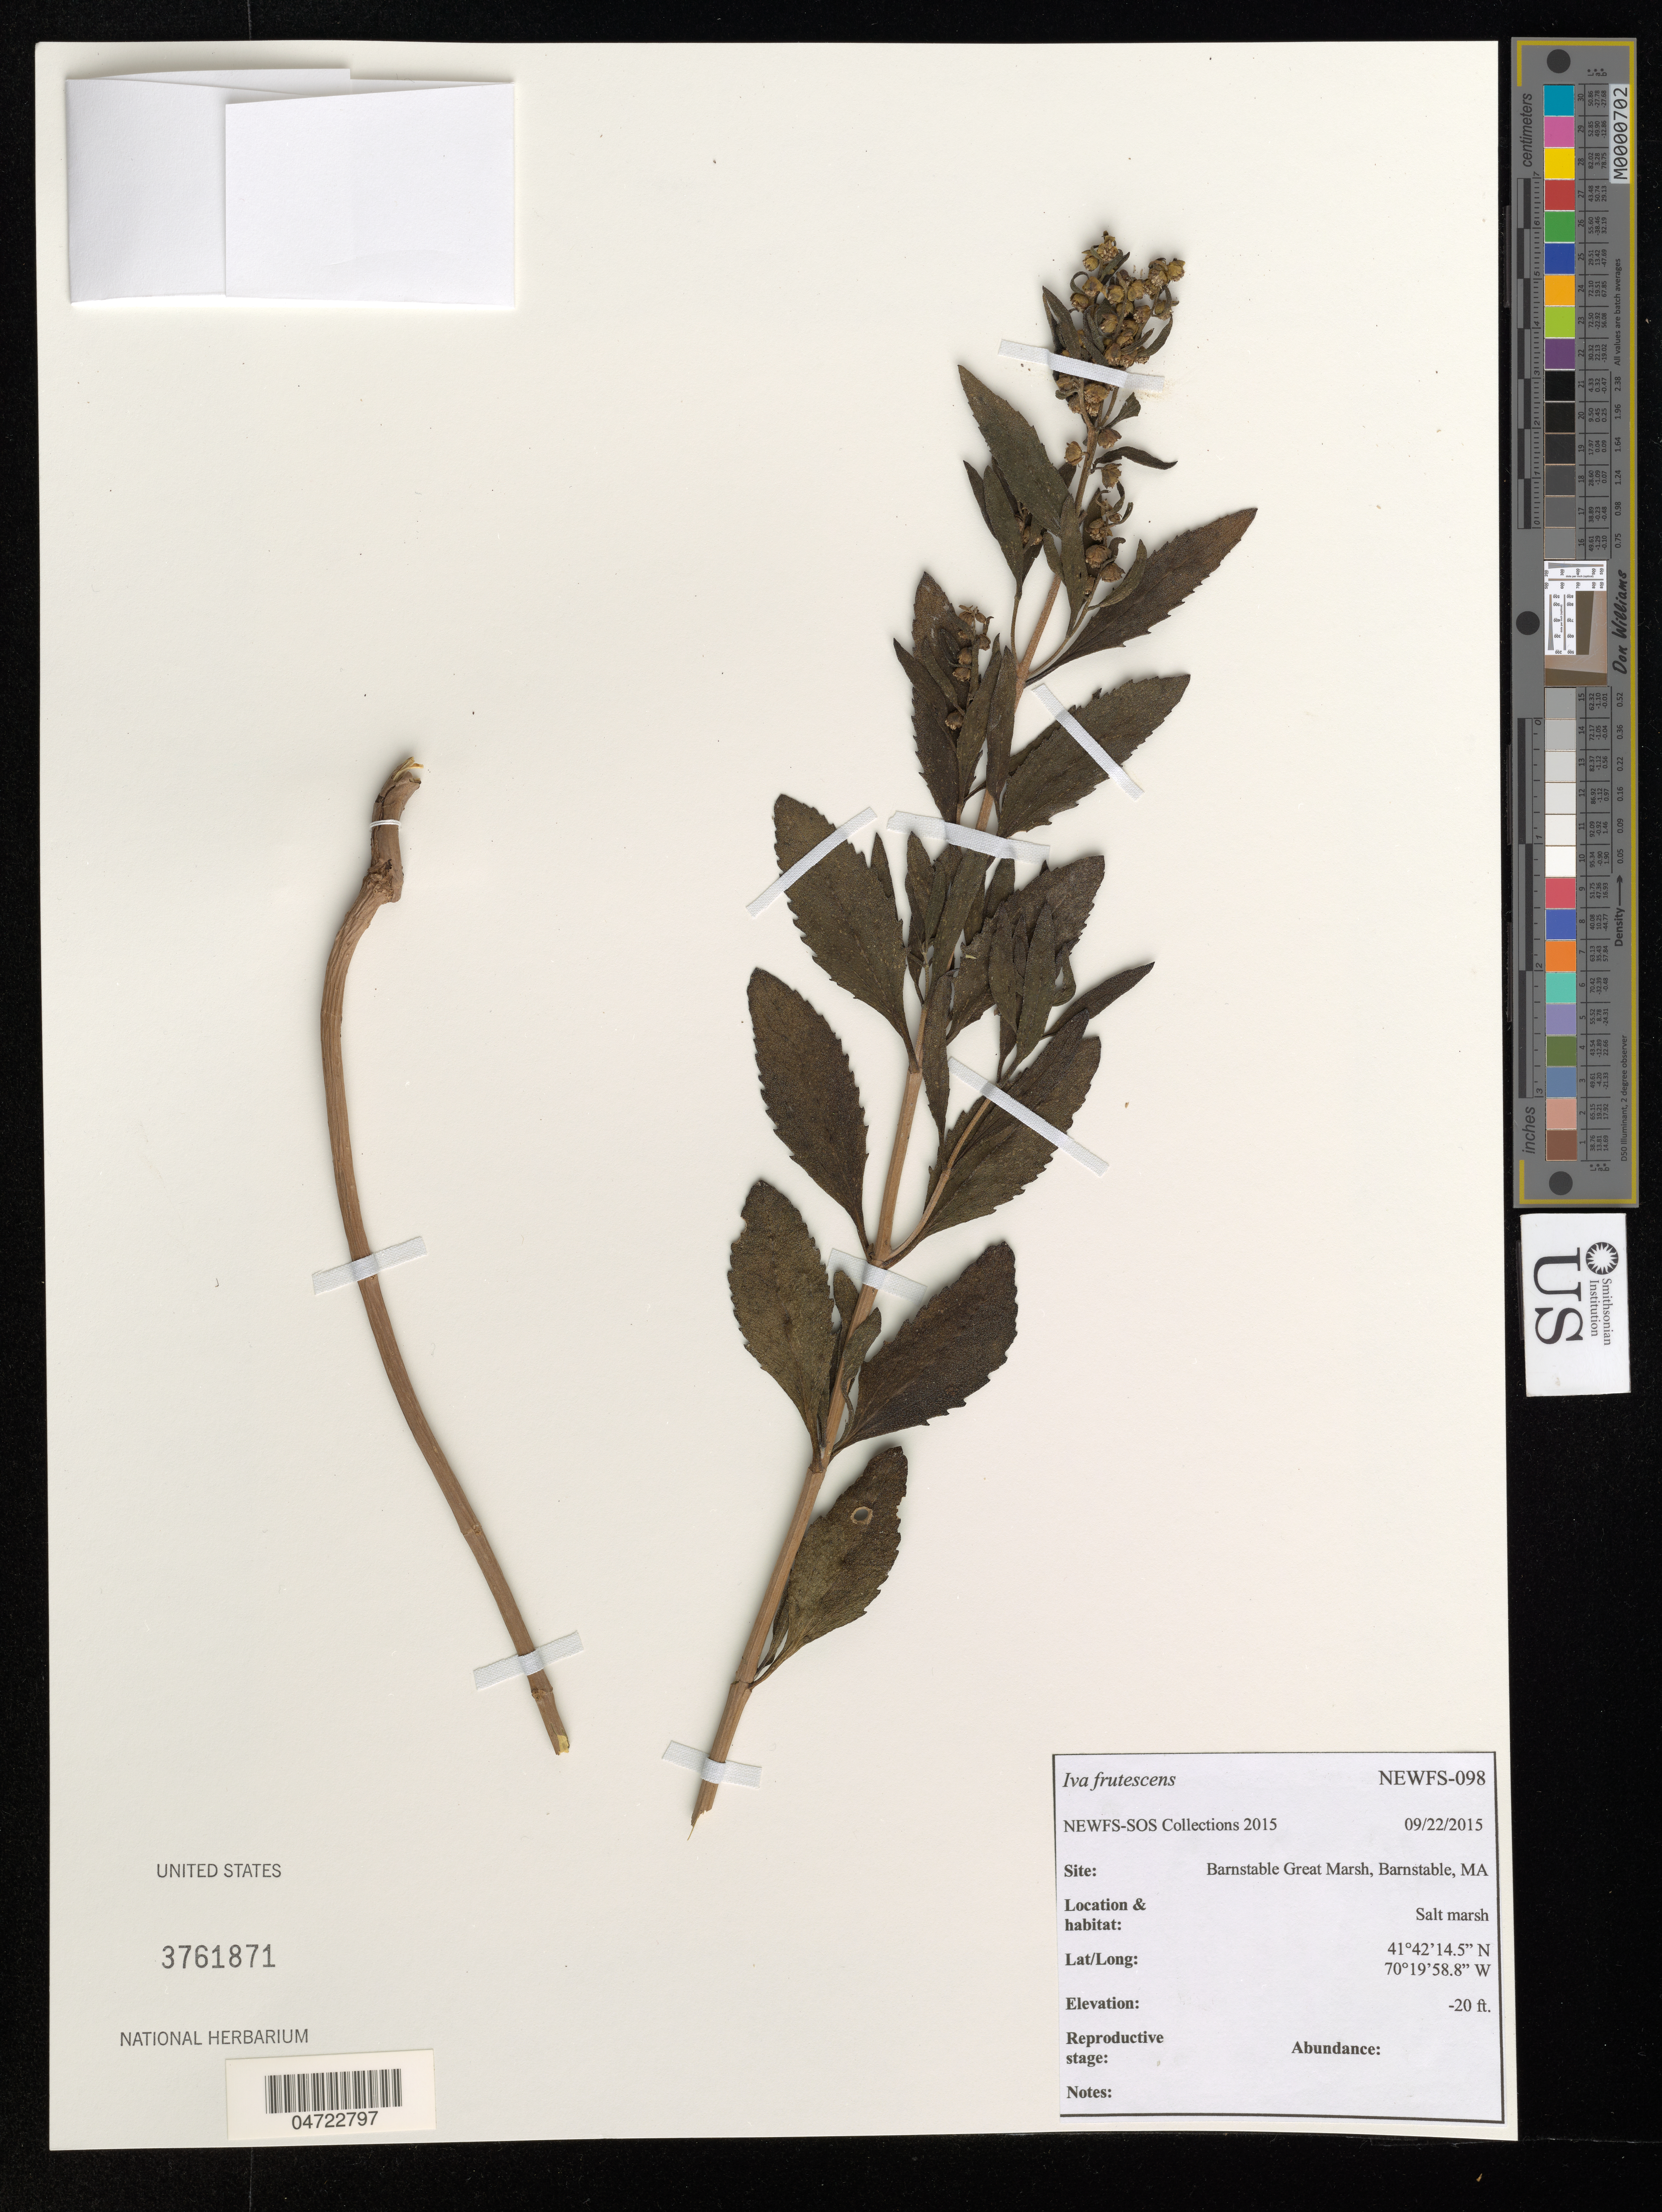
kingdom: Plantae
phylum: Tracheophyta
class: Magnoliopsida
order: Asterales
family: Asteraceae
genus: Iva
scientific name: Iva frutescens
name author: L.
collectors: NEWFS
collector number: NEWFS-098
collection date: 2015-09-22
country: United States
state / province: Massachusetts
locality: Barnstable Great Marsh, Barnstable.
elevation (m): -6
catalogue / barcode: US 3761871